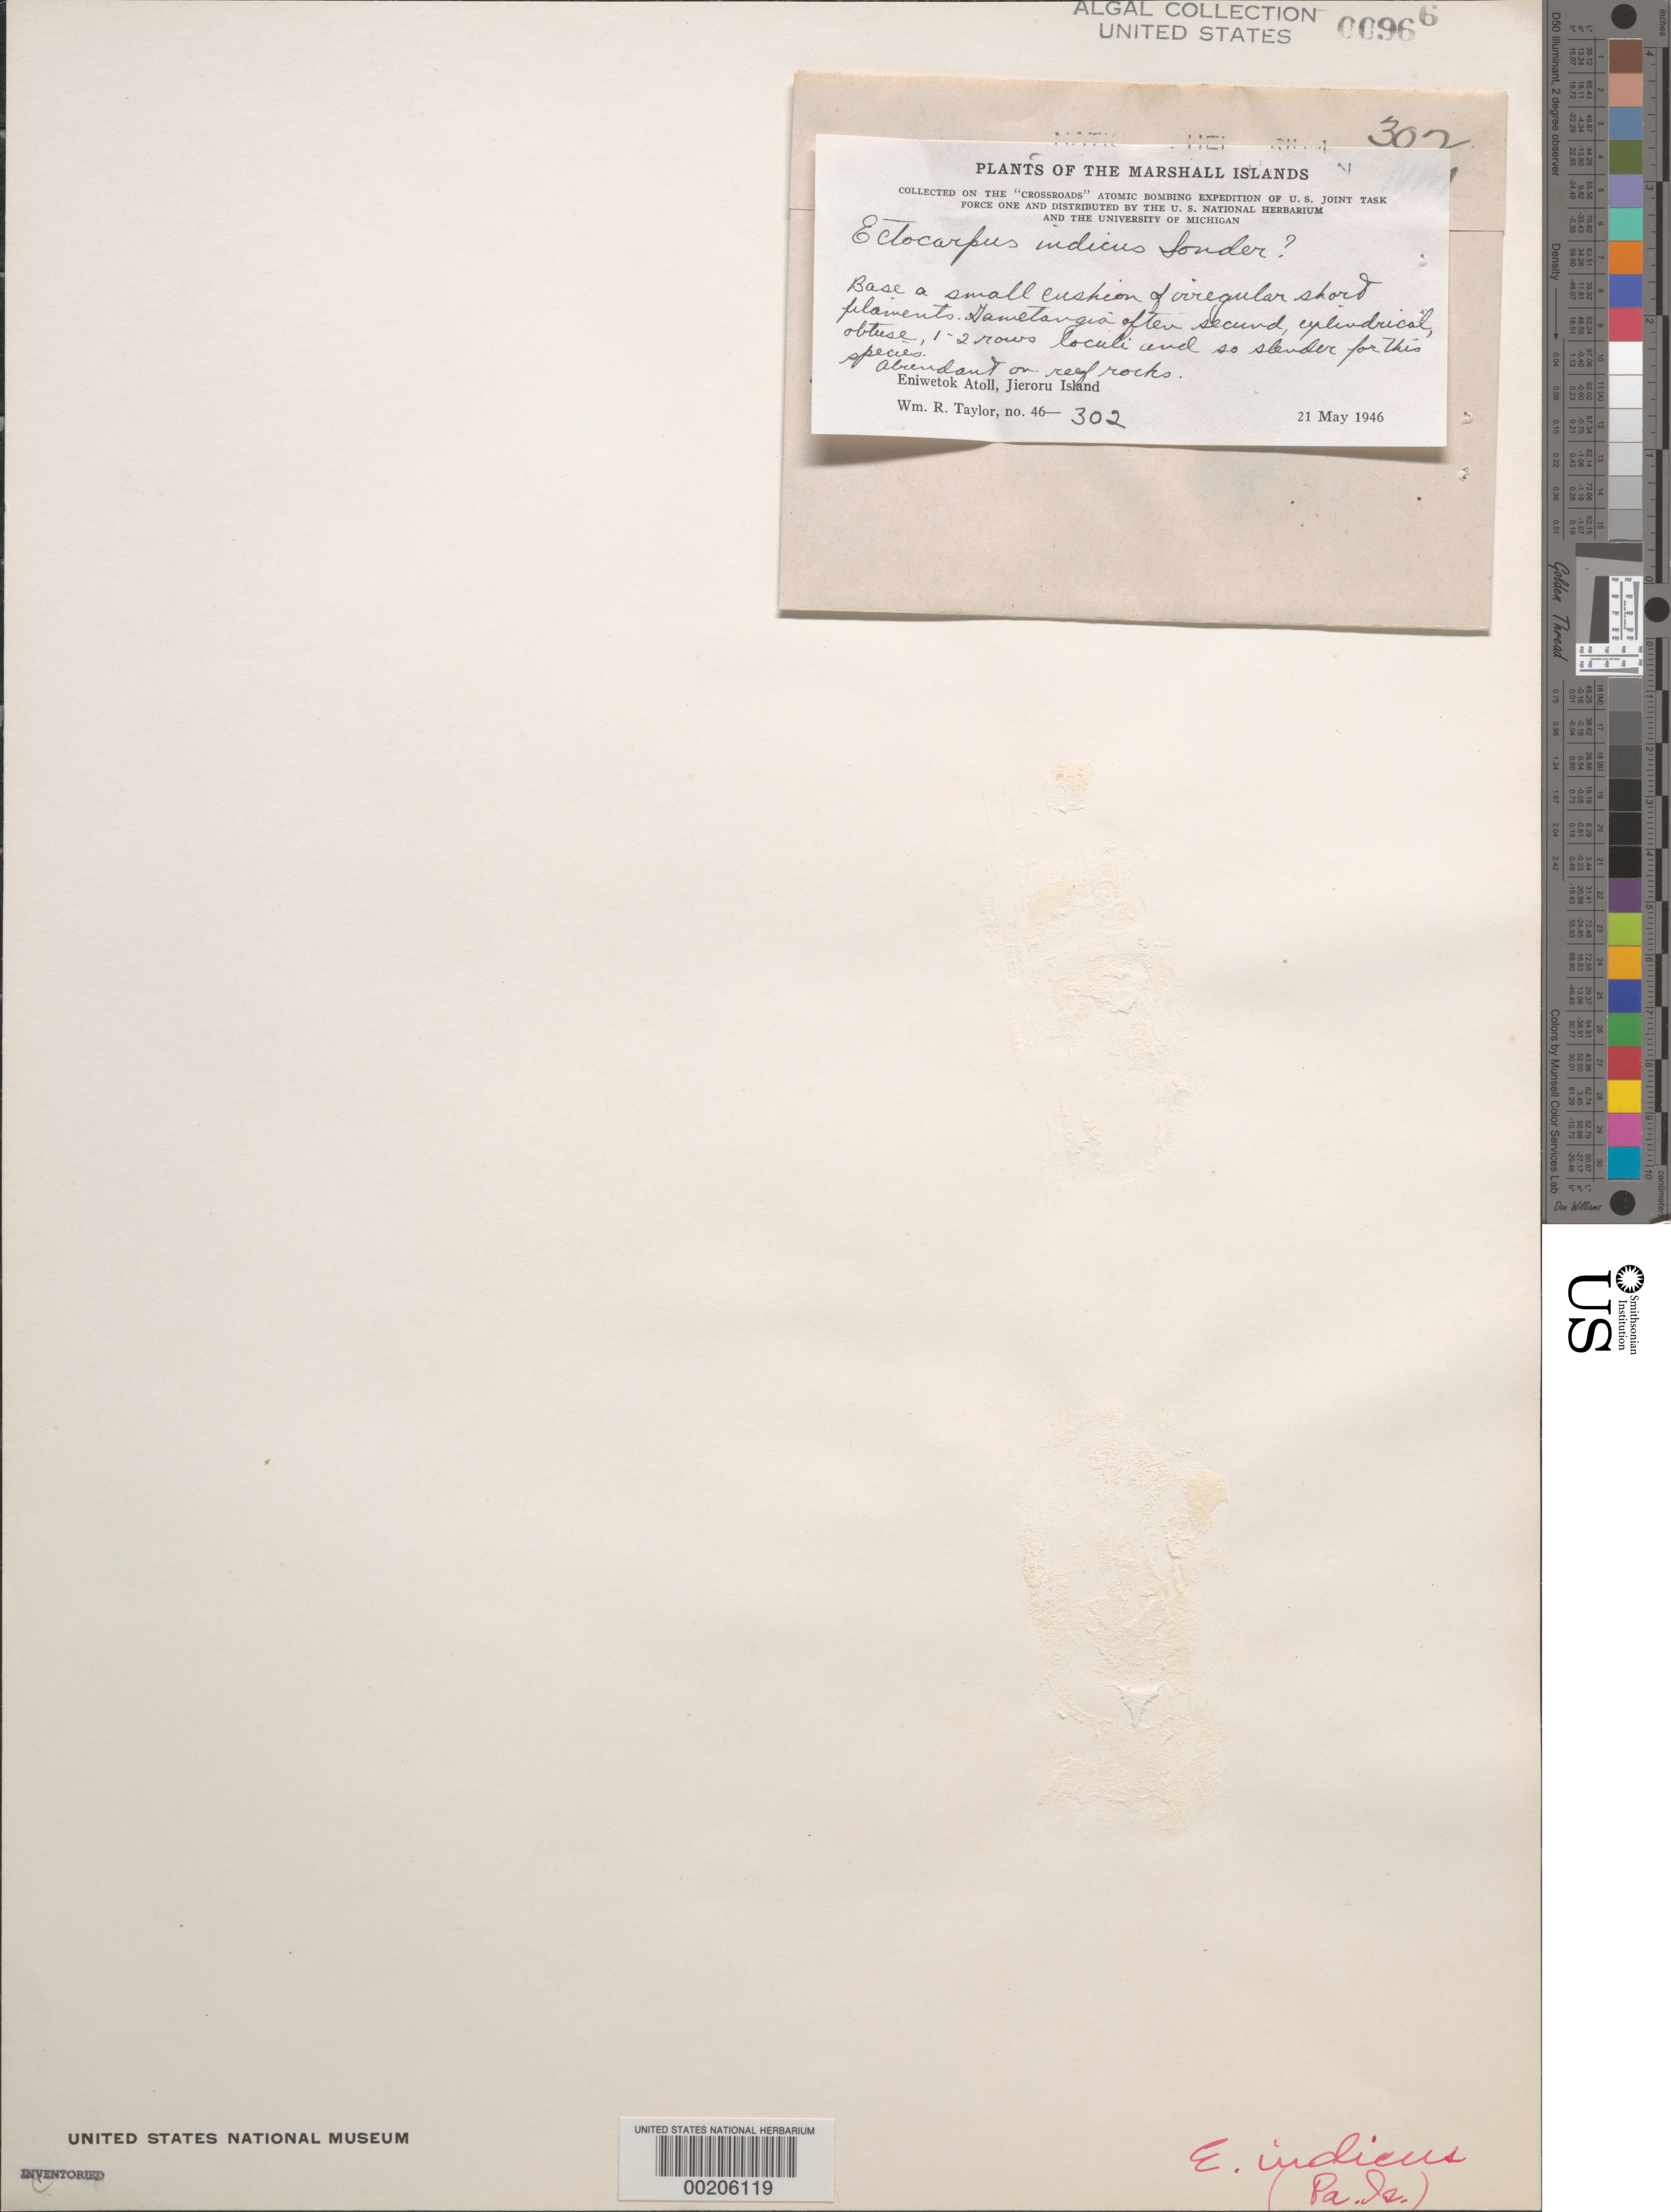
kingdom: Chromista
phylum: Ochrophyta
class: Phaeophyceae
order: Ectocarpales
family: Acinetosporaceae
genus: Feldmannia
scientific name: Feldmannia indica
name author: (O.G. Sond.) Womersley & A. Bailey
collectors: W. R. Taylor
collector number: WRT 46-302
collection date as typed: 21 May 1946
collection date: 1946-05-21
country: Marshall Islands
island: Enewetak [Eniwetok] Atoll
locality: Jieroru Islet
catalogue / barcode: US 966